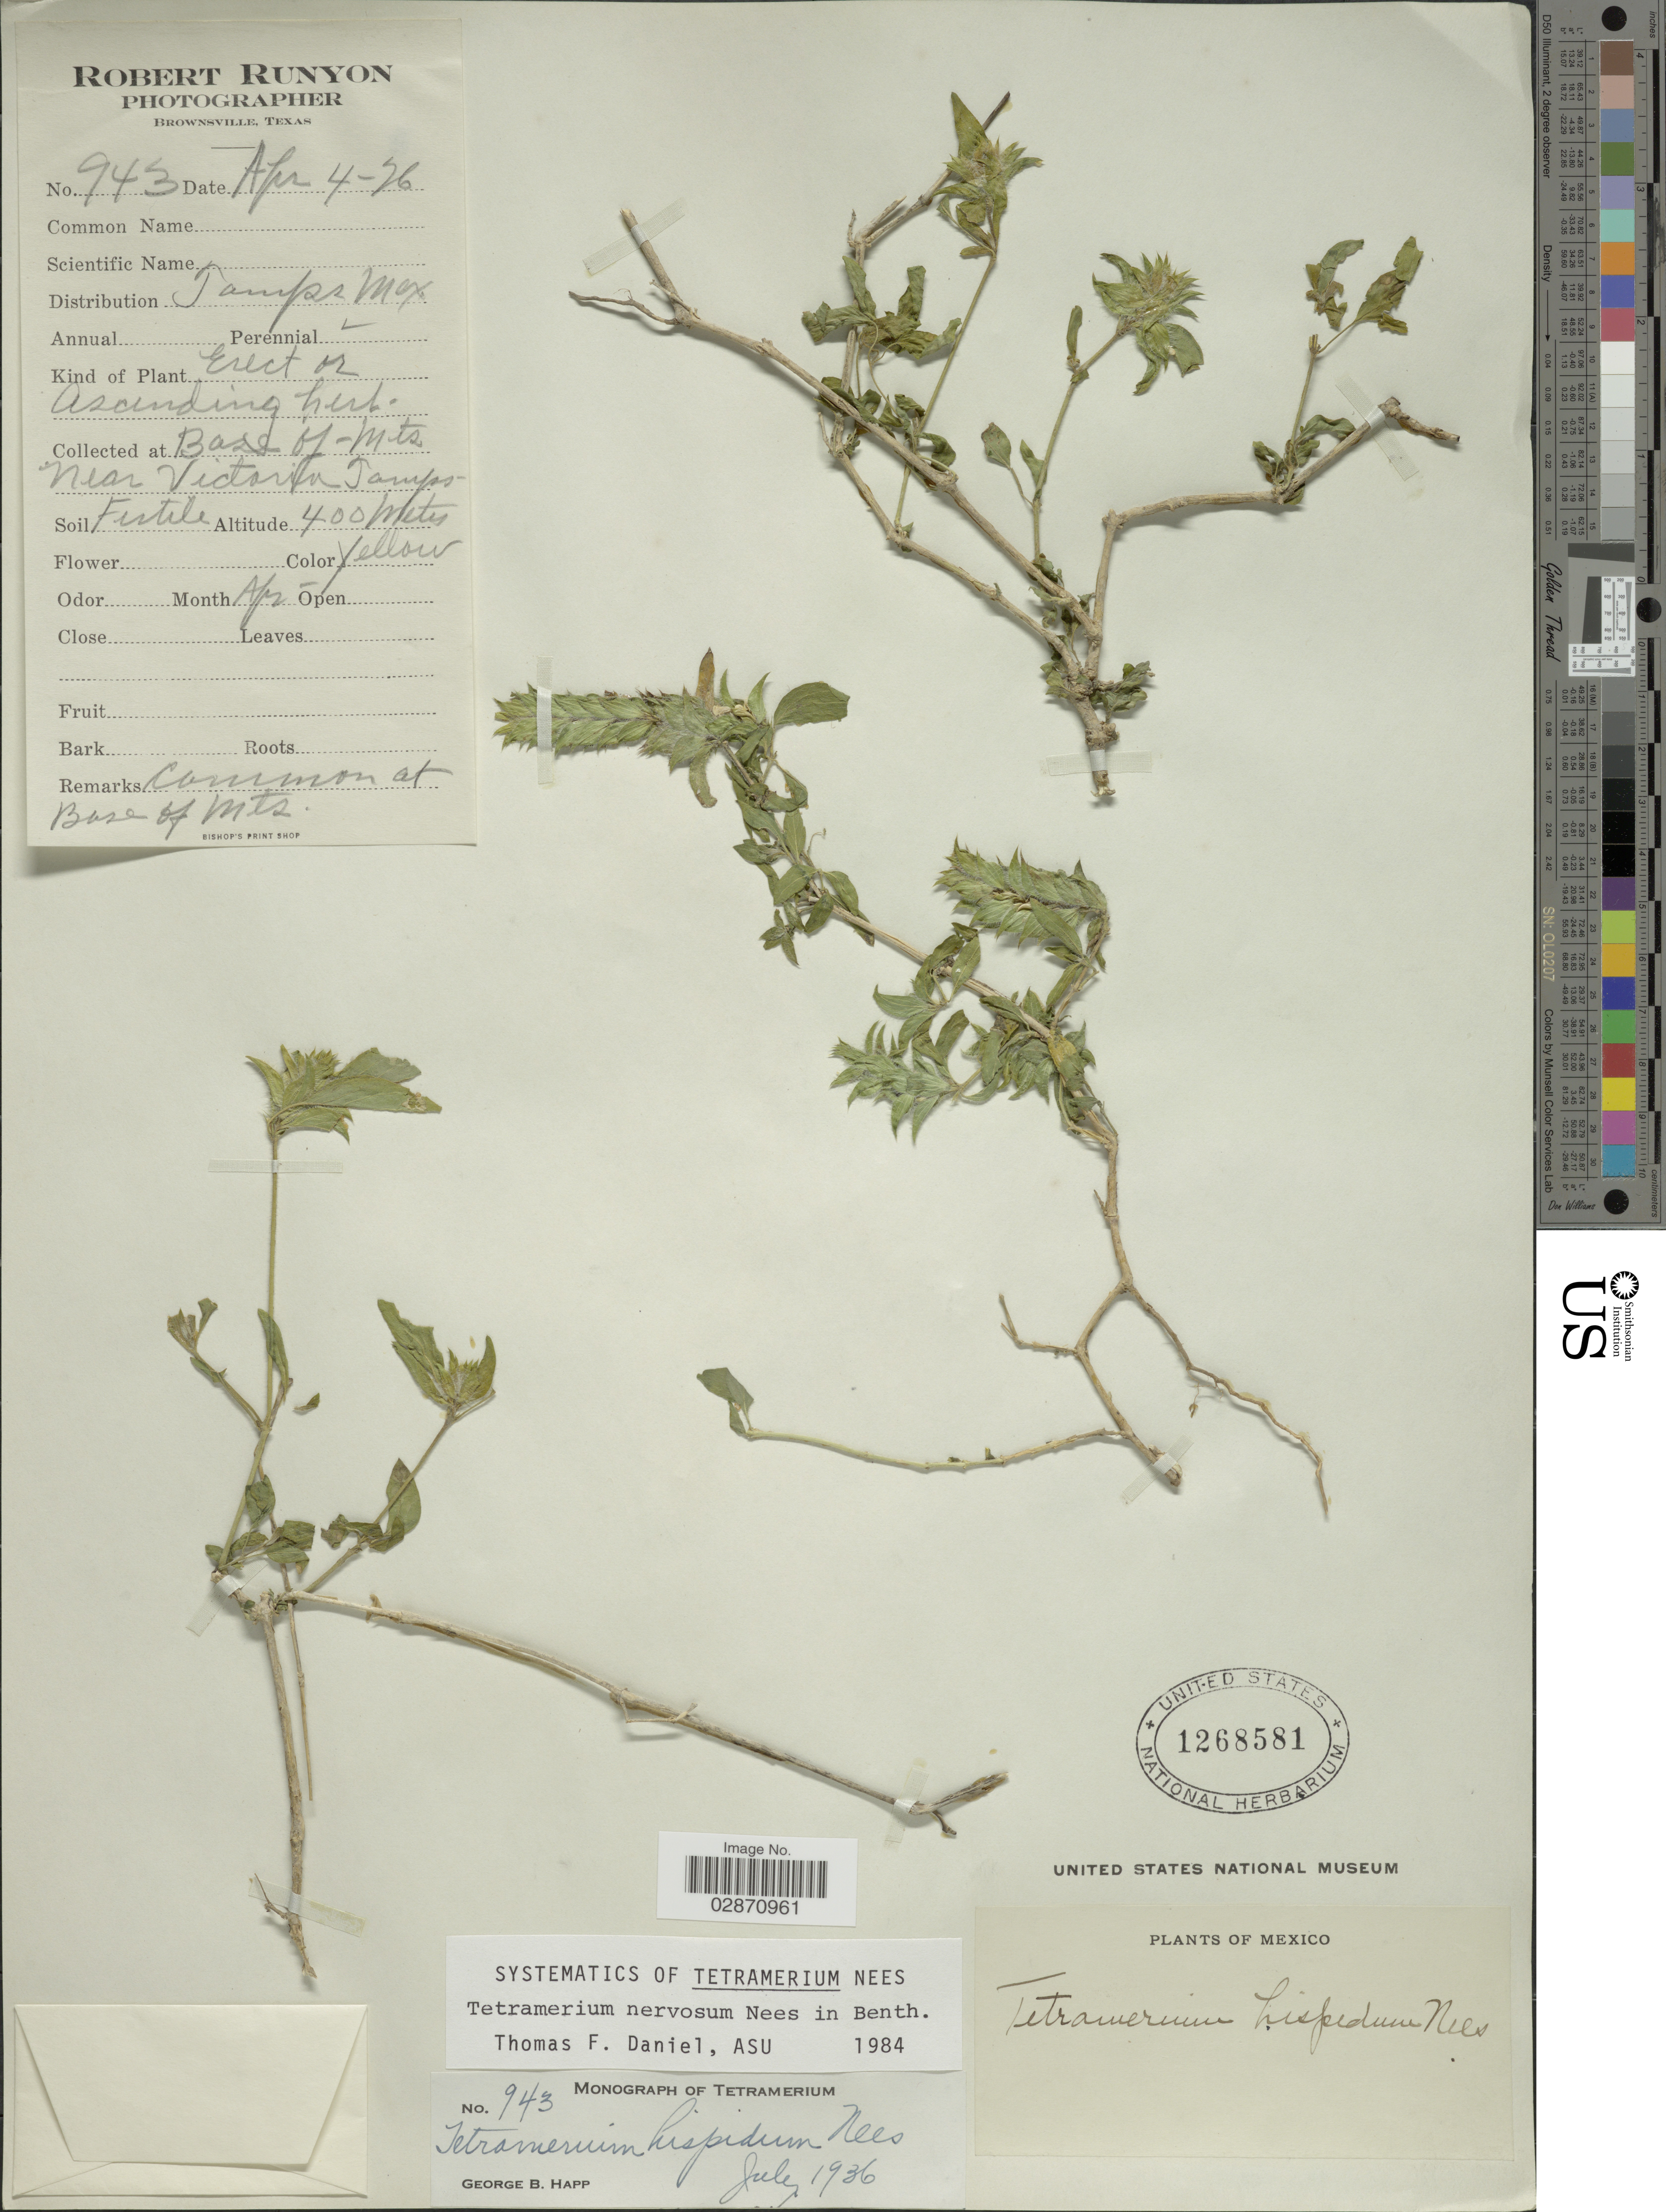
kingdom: Plantae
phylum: Tracheophyta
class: Magnoliopsida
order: Lamiales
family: Acanthaceae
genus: Tetramerium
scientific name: Tetramerium nervosum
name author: Nees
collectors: R. Runyon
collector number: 943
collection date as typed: Transcribed d/m/y: 4/4/76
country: Mexico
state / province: Tamaulipas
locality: Base of Mts near Victoria Tamps.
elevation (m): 400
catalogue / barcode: US 1268581